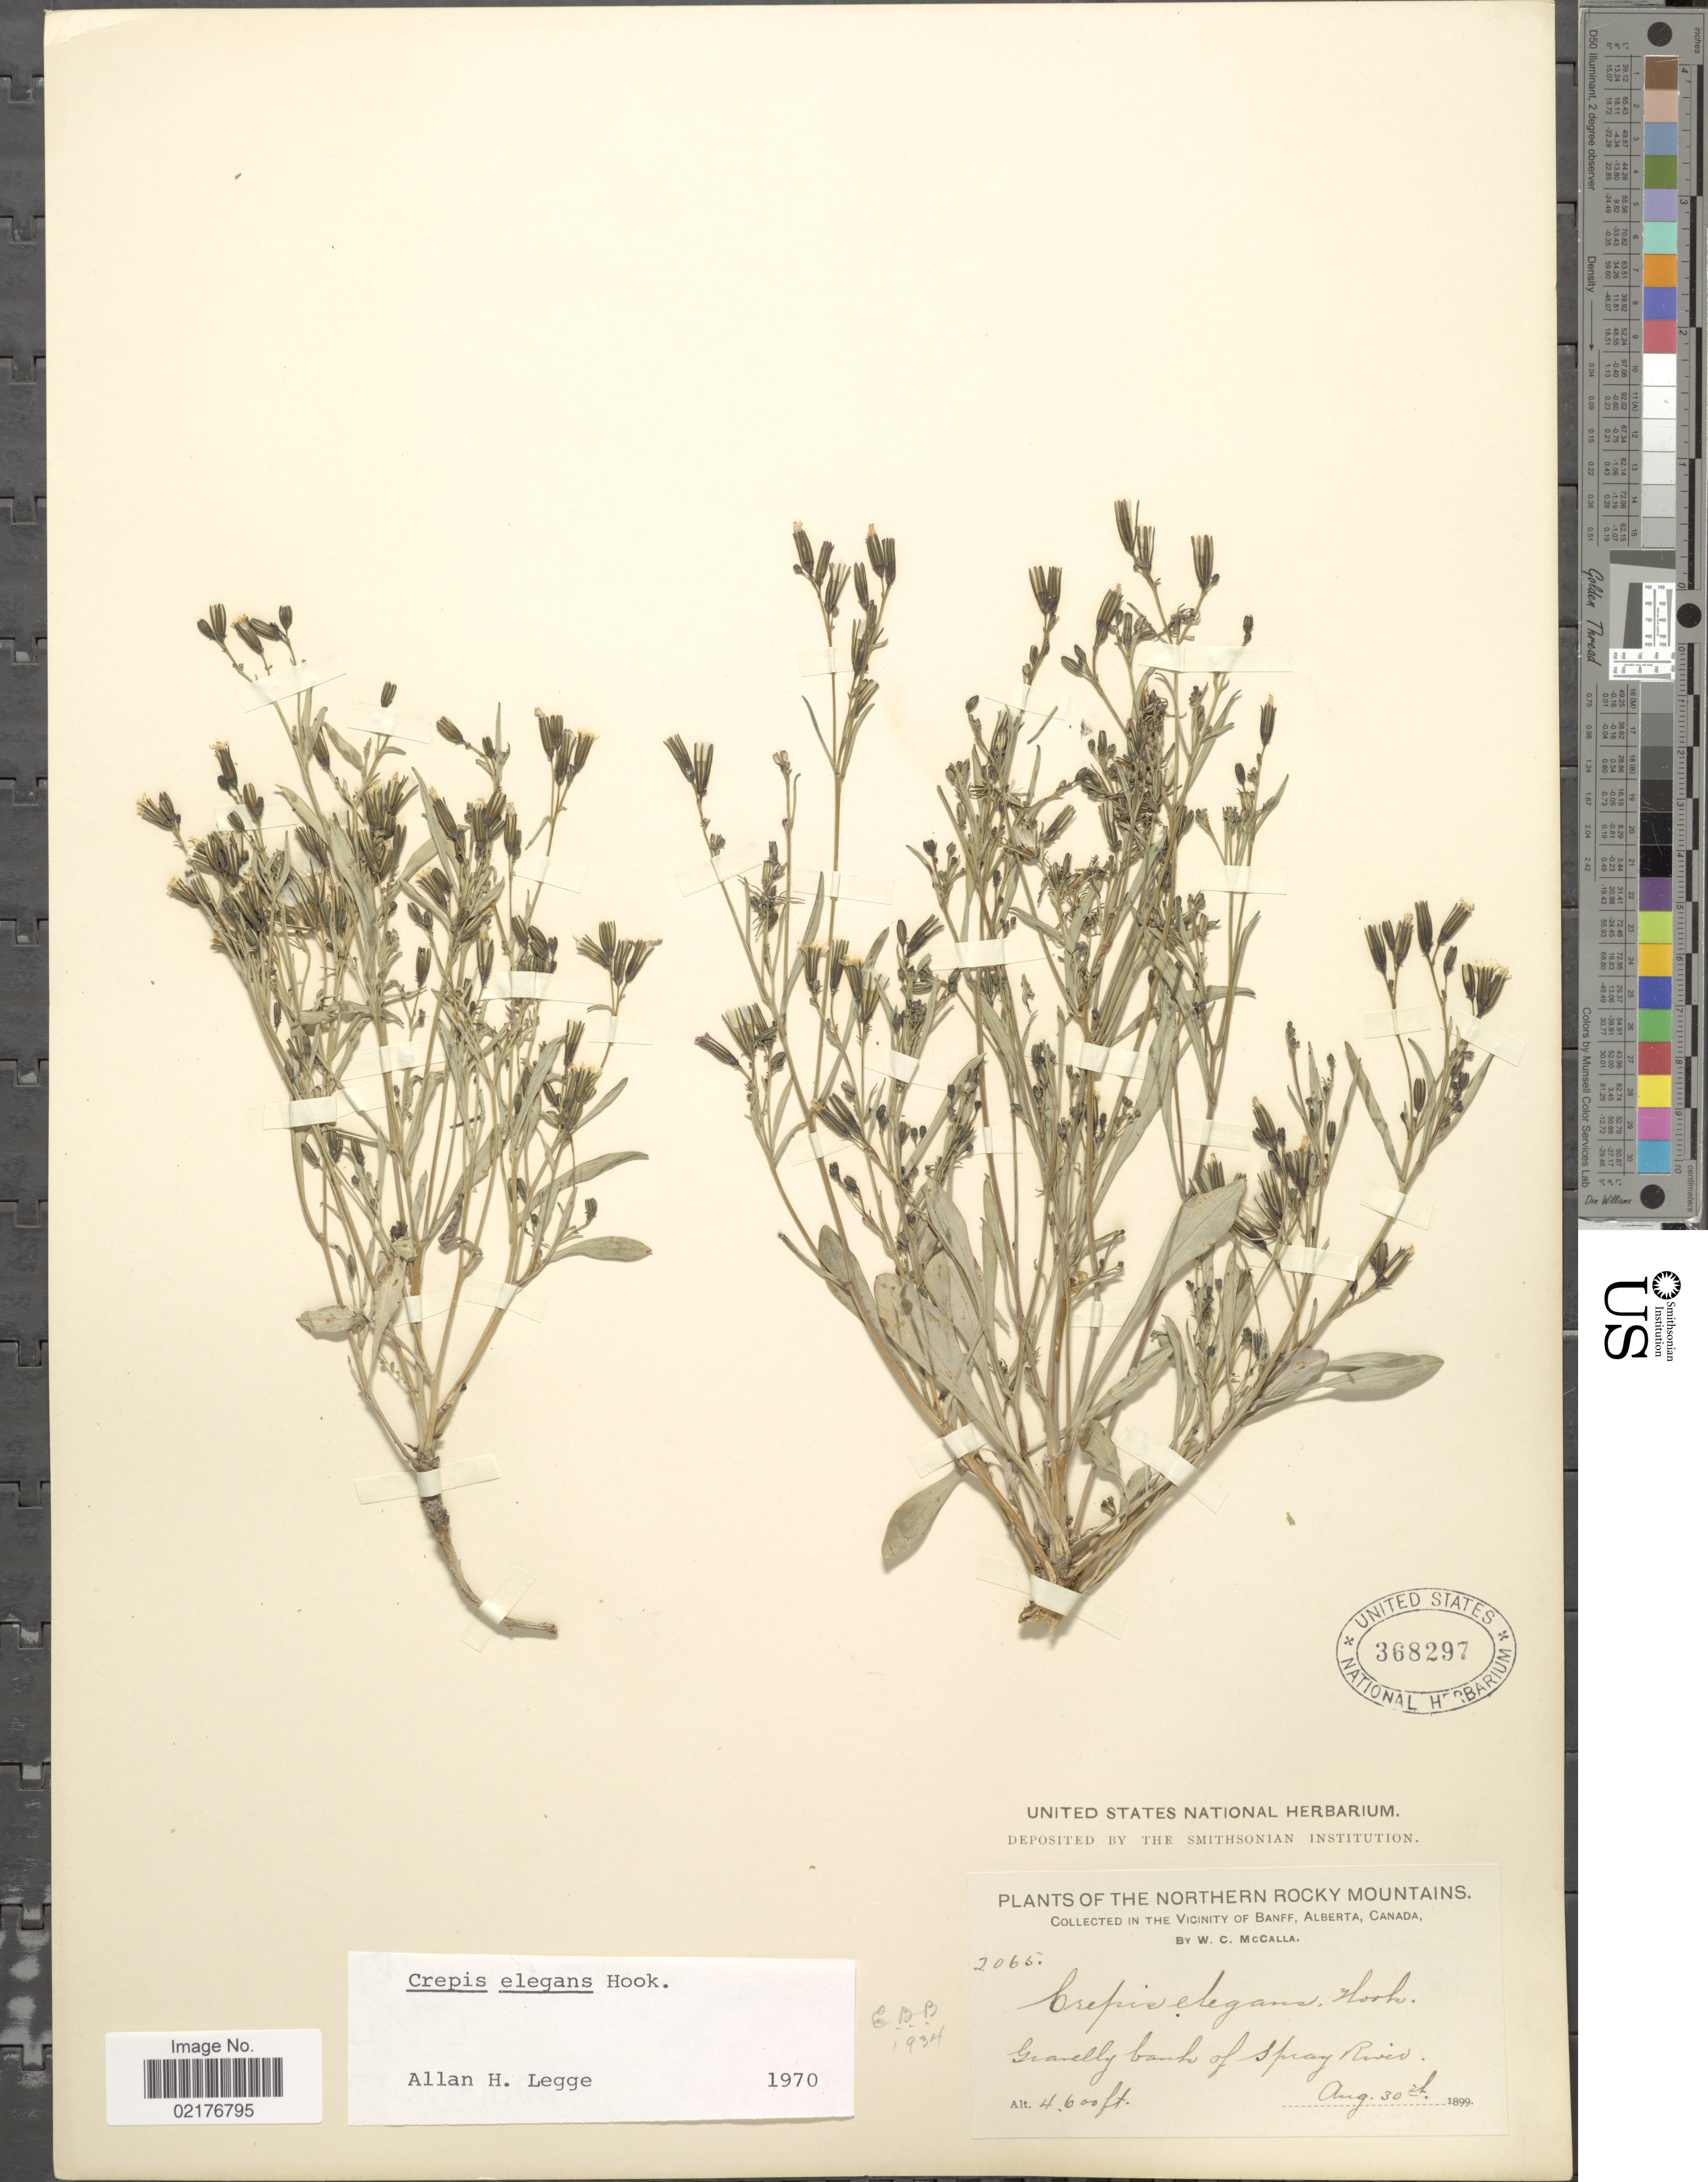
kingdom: Plantae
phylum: Tracheophyta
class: Magnoliopsida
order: Asterales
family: Asteraceae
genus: Askellia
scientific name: Askellia elegans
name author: (Hook.) W.A. Weber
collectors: W. McCalla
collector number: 2065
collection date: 1899-08-30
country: Canada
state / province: Alberta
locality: The Northern Rocky Mountains, In the Vicinity of Banff, Alberta, Canada, Gravelly bank of Spray River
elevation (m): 1402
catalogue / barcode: US 368297